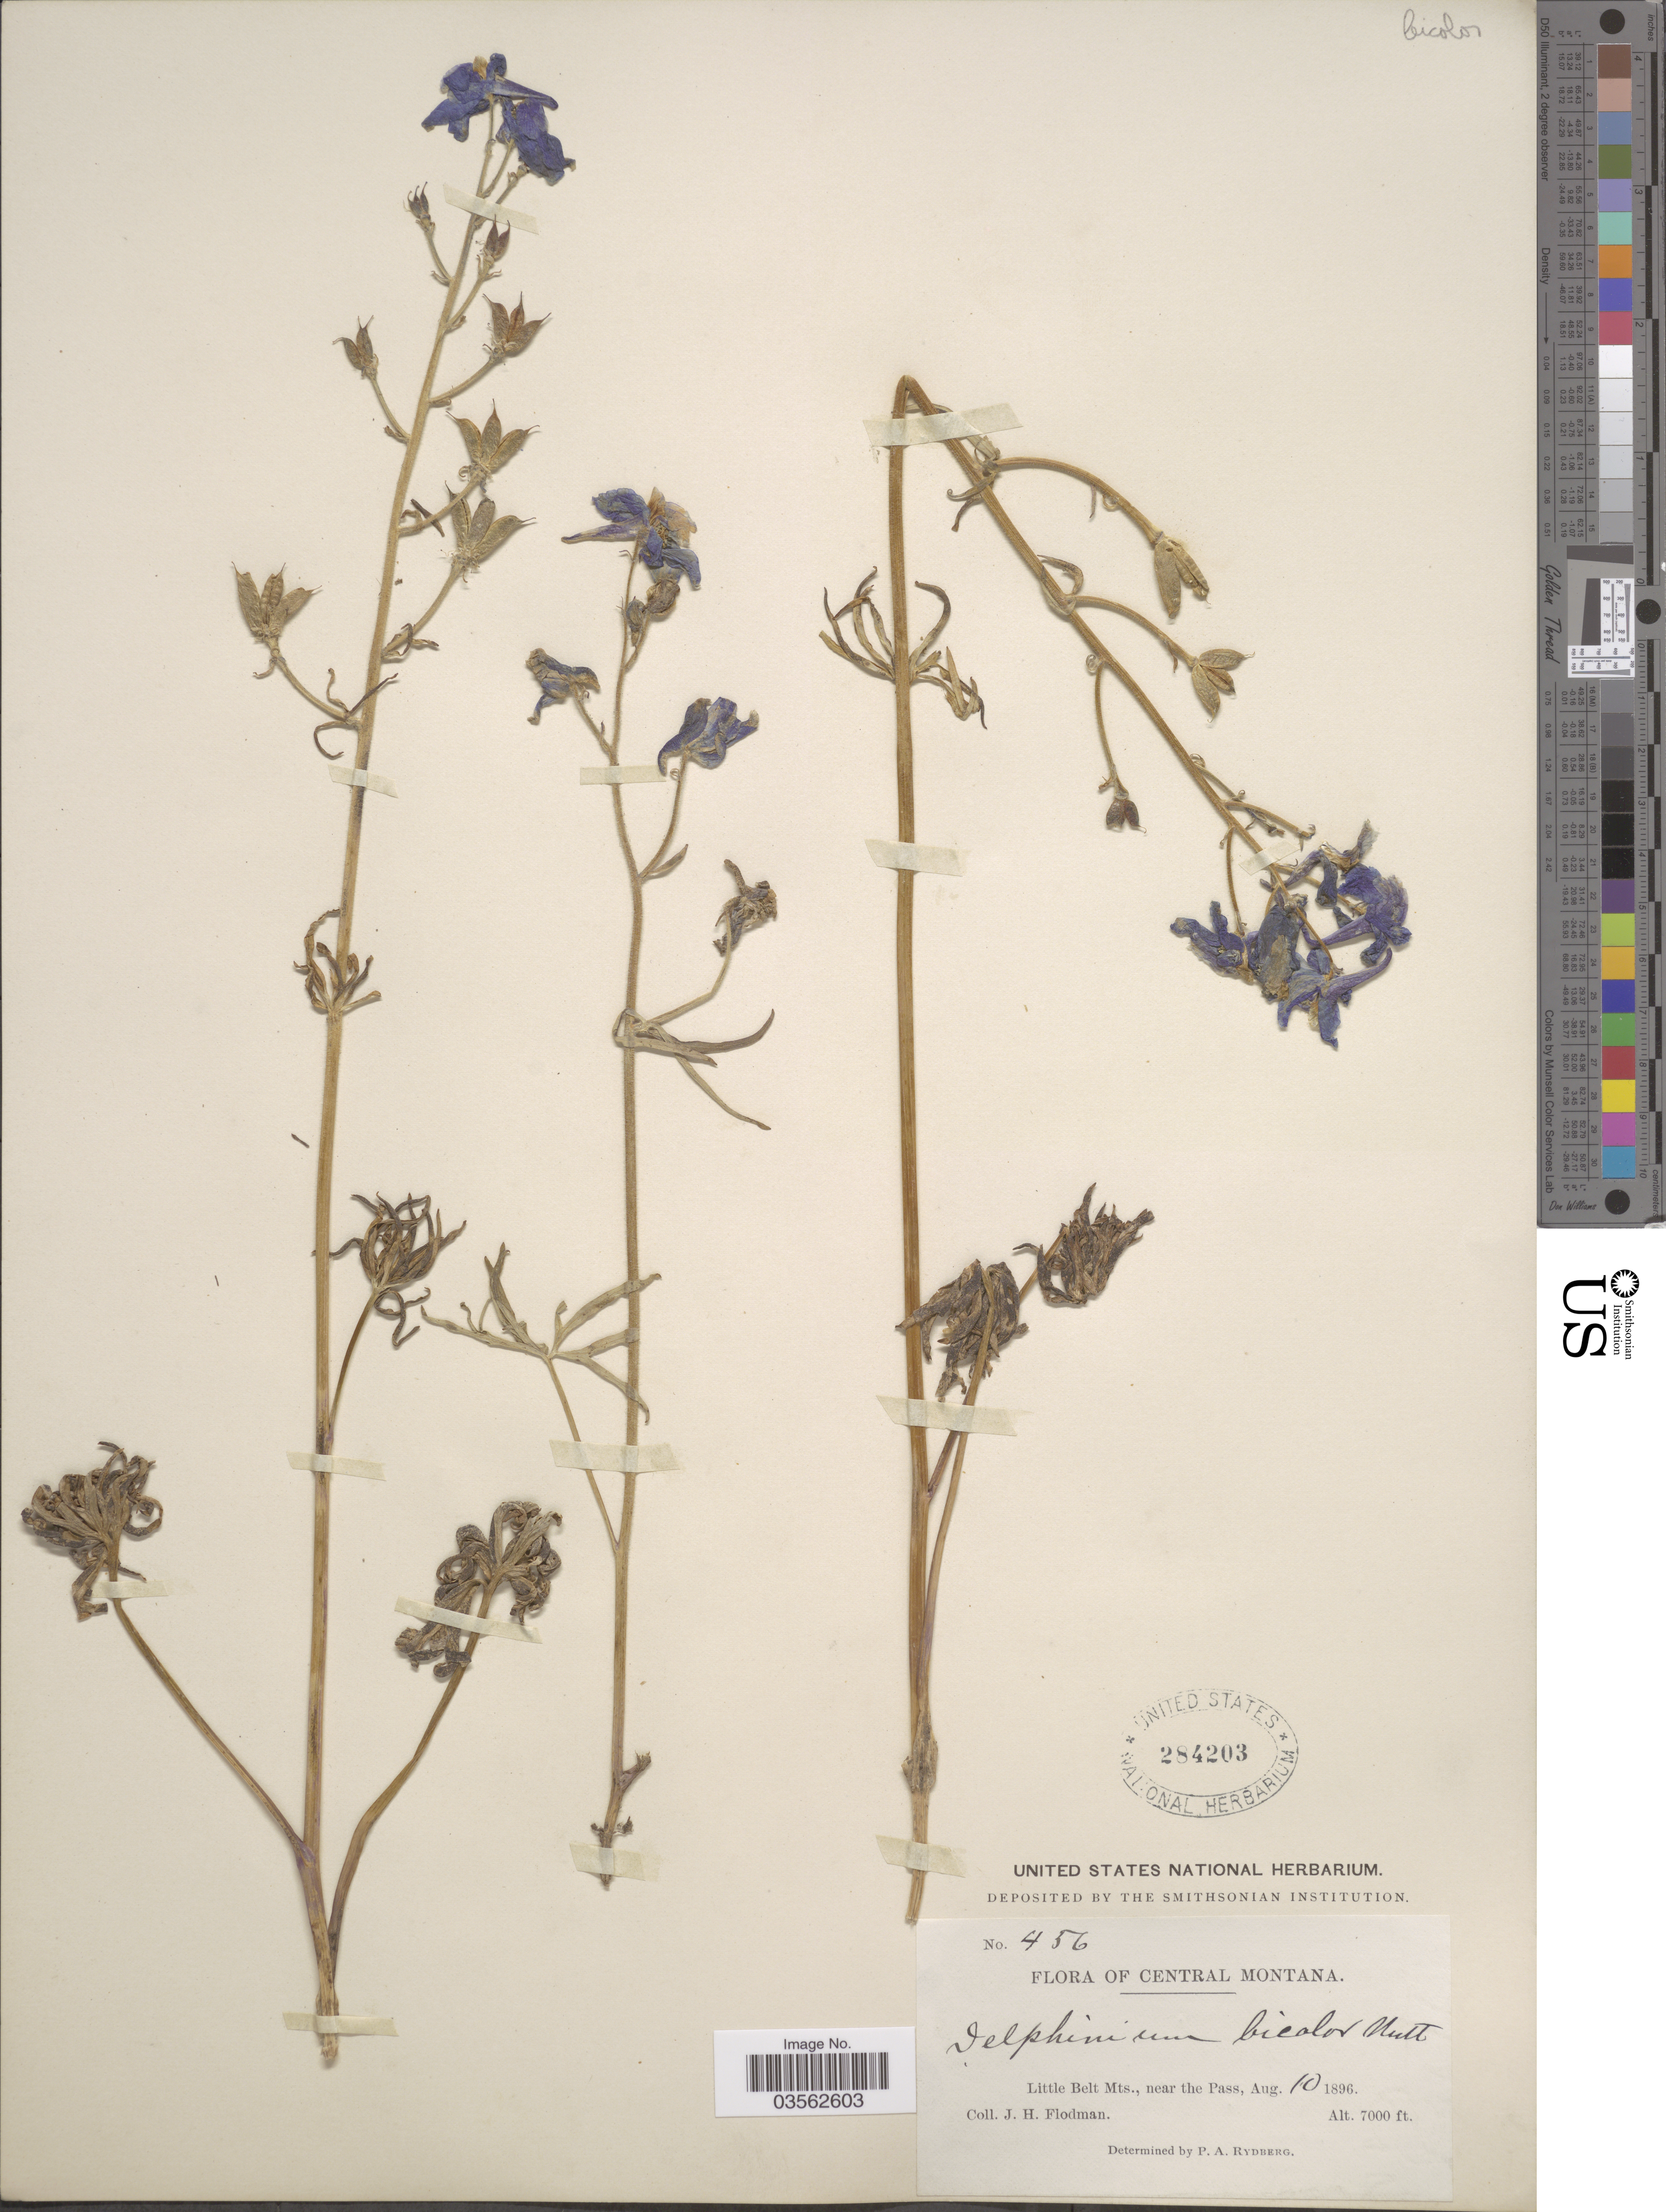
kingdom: Plantae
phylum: Tracheophyta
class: Magnoliopsida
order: Ranunculales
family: Ranunculaceae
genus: Delphinium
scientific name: Delphinium bicolor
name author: Nutt.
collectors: J. Flodman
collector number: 456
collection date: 1896-08-10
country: United States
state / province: Montana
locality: Central Montana. Little Belt Mts., near the Pass.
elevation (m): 2134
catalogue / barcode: US 284203